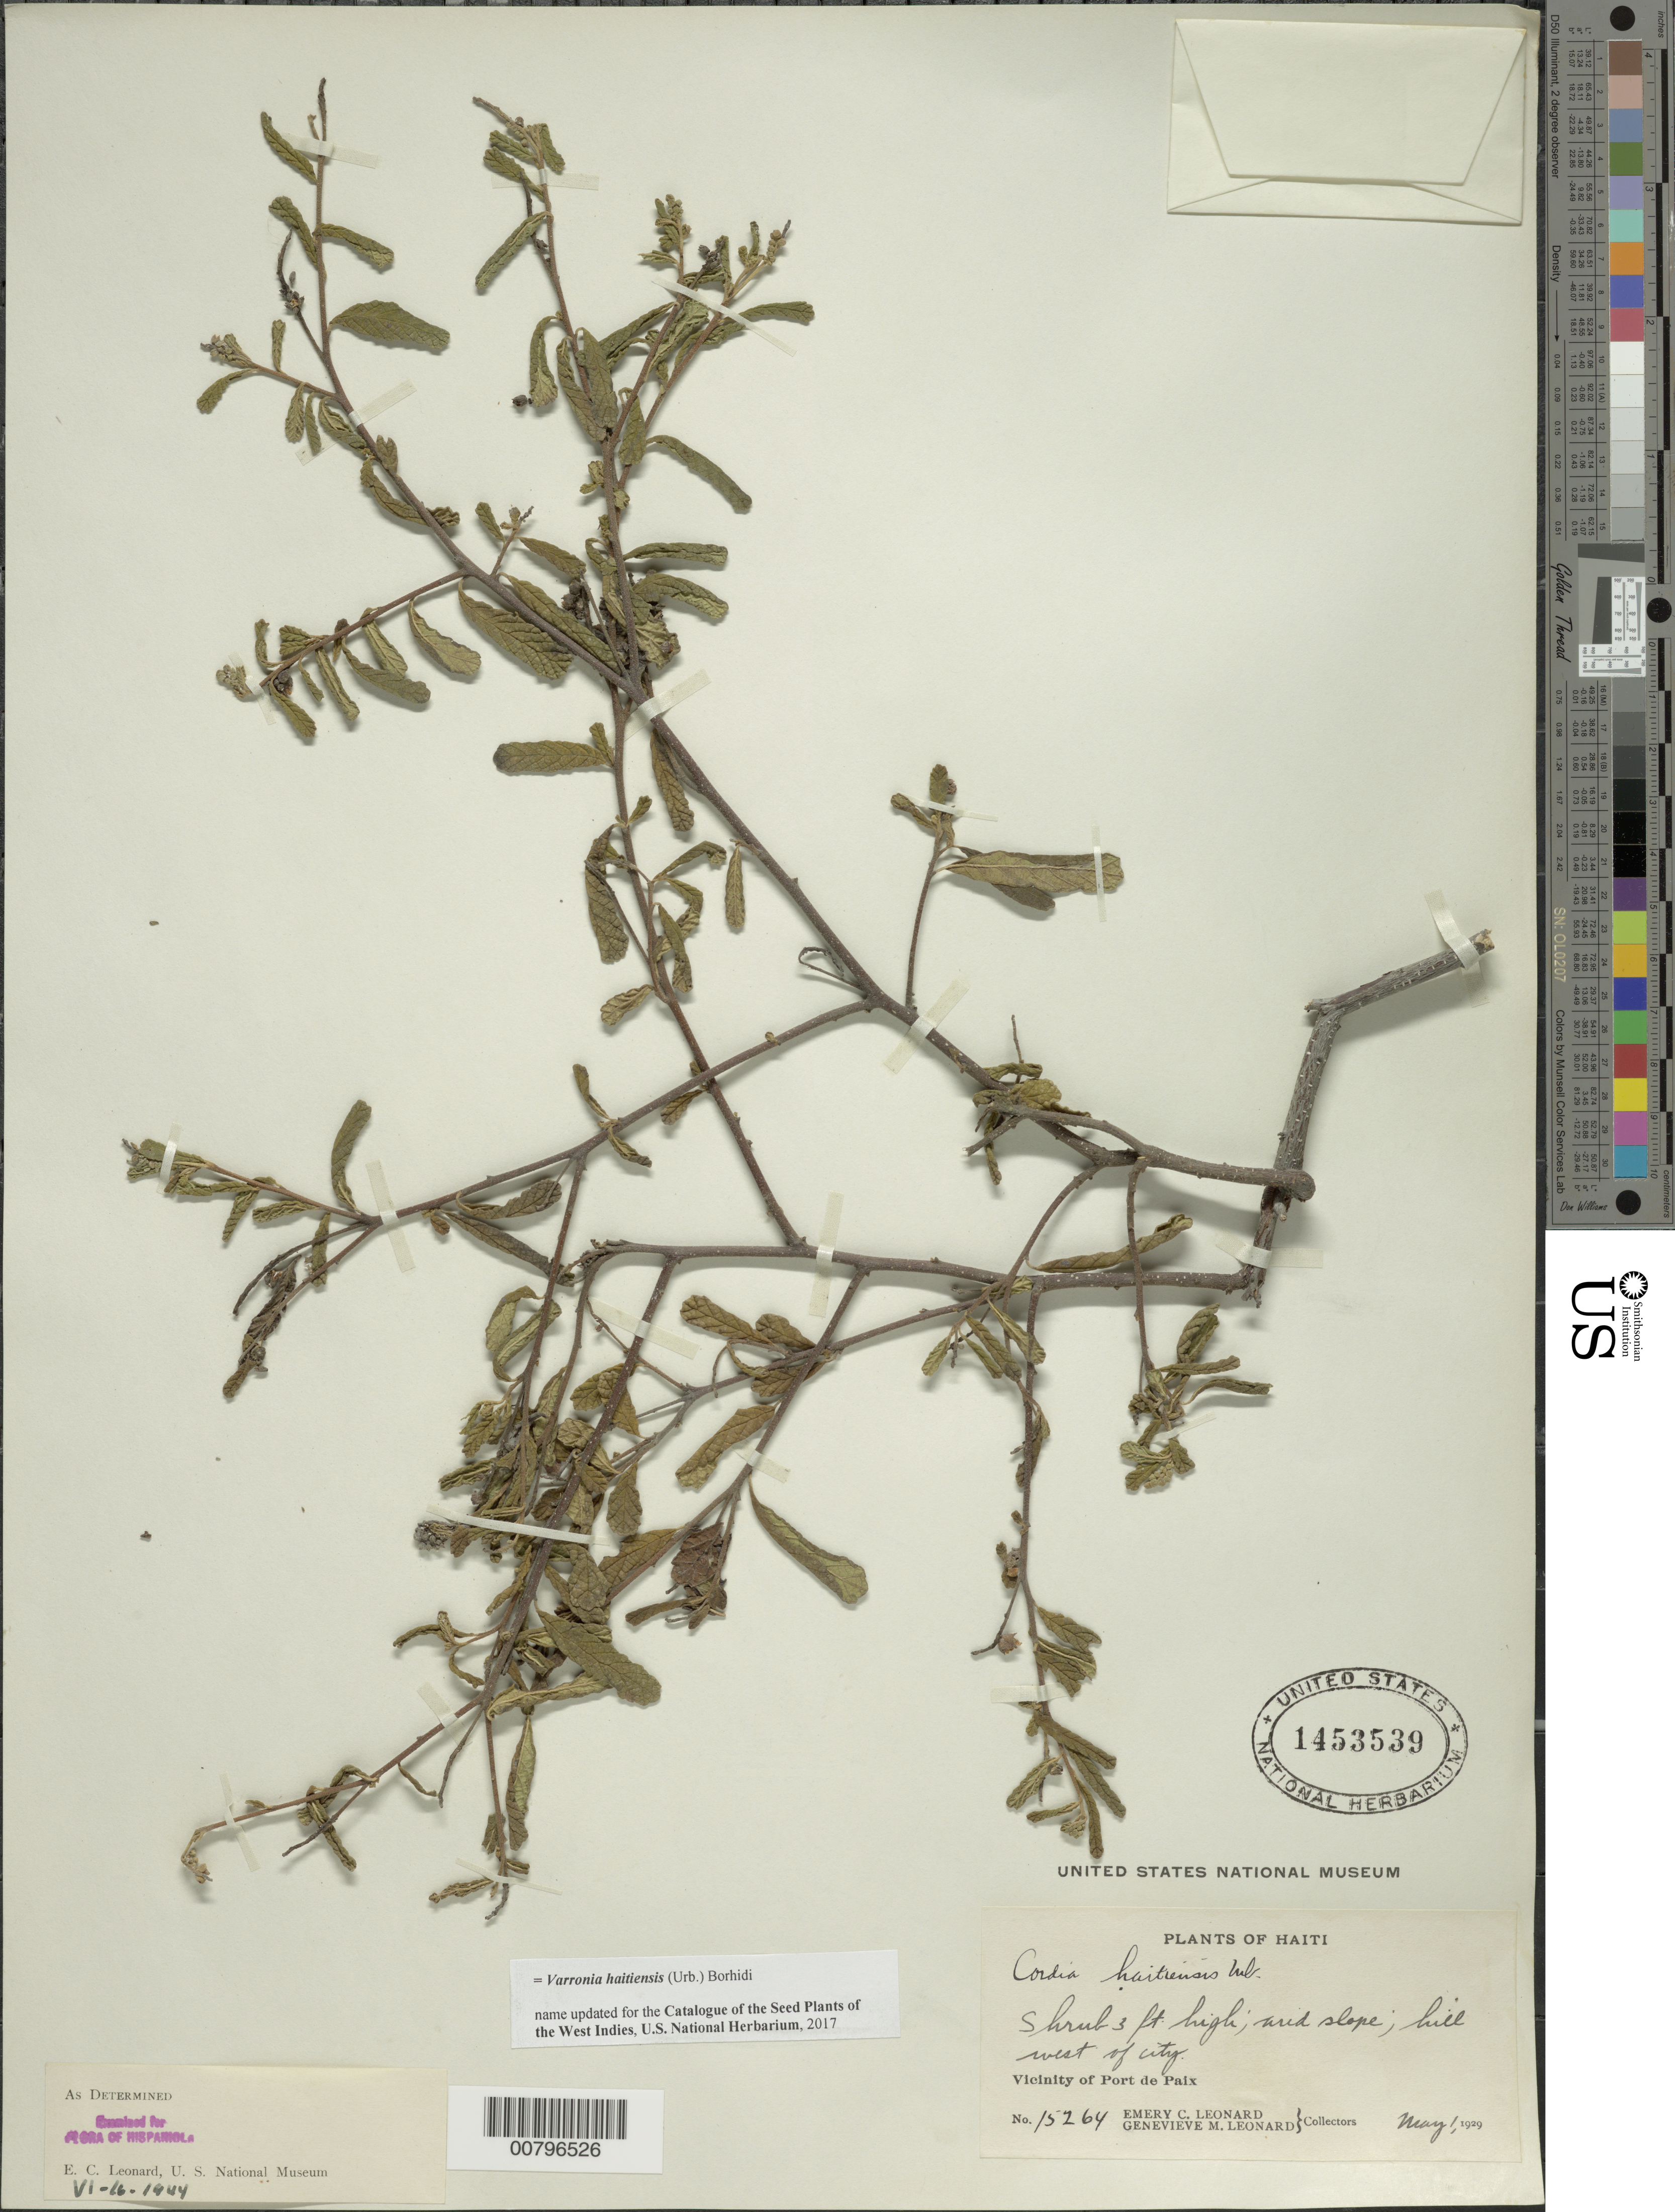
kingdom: Plantae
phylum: Tracheophyta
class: Magnoliopsida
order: Boraginales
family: Cordiaceae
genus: Varronia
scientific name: Varronia haitiensis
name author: (Urb.) Borhidi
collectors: E. C. Leonard & G. M. Leonard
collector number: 15264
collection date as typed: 01 May 1929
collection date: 1929-05-01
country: Haiti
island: Hispaniola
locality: Vicinity of Port de Paix, hill west of city.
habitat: Arid slope.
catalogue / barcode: US 1453539